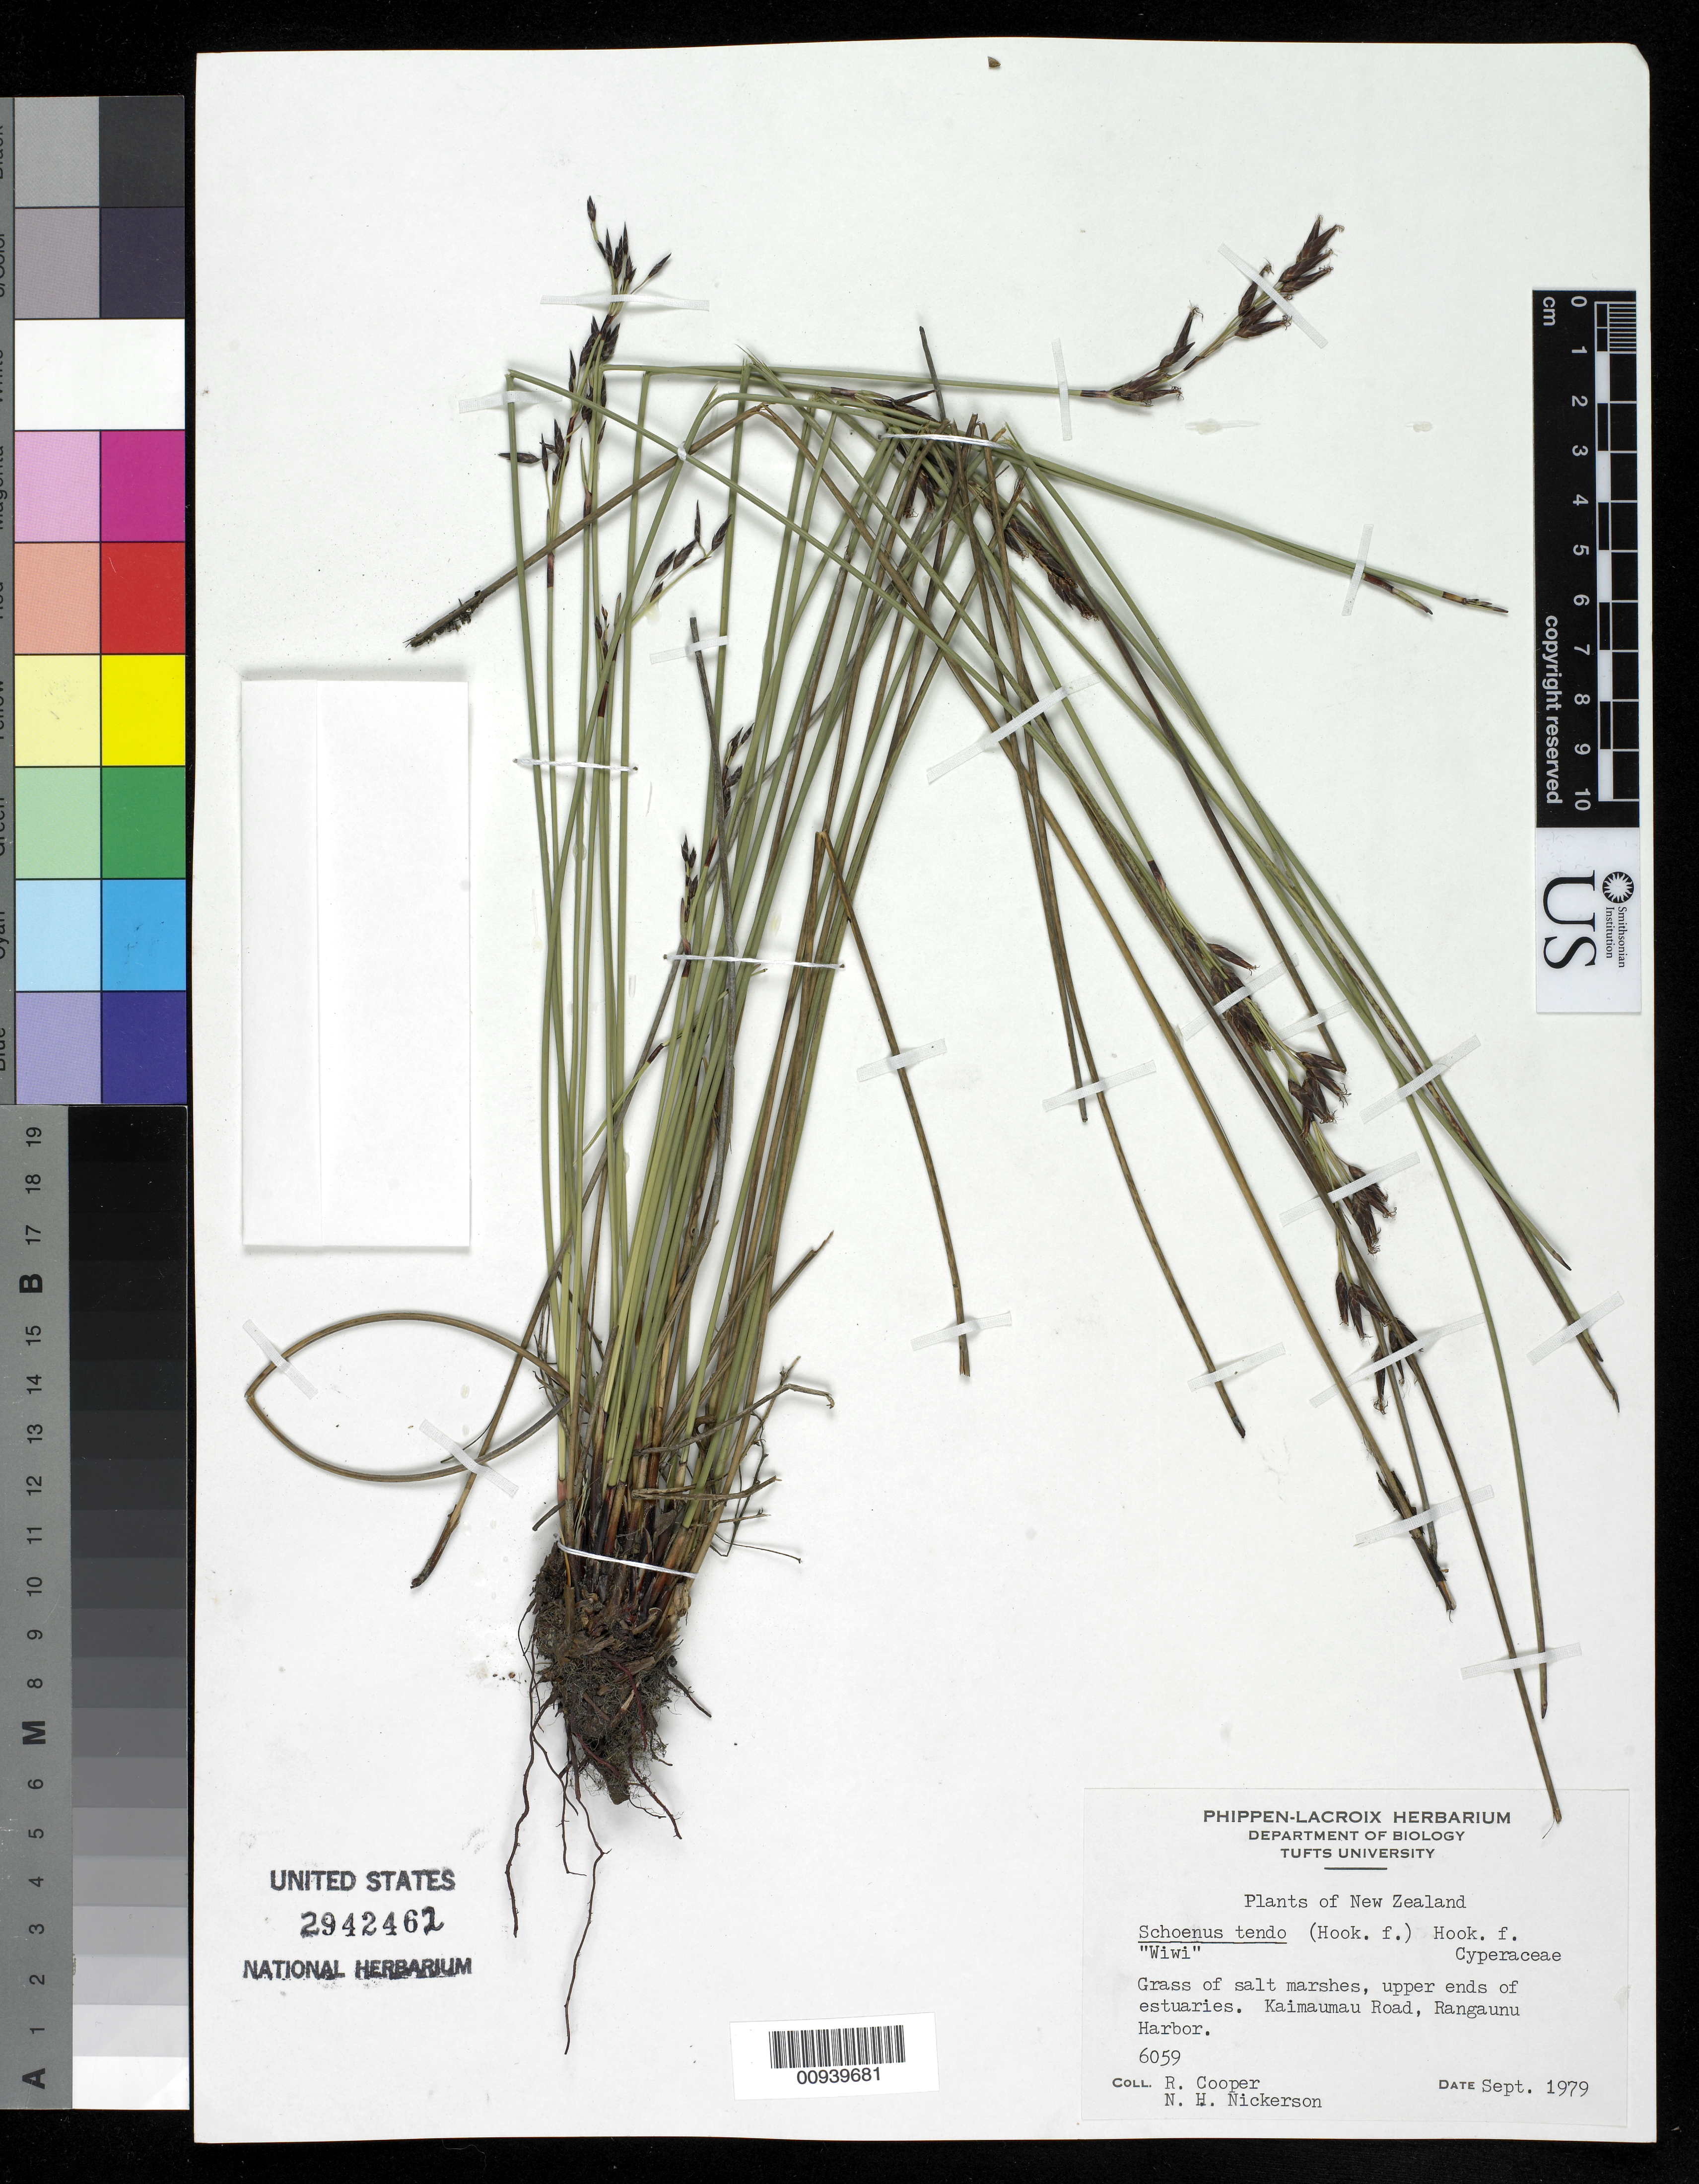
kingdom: Plantae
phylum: Tracheophyta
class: Liliopsida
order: Poales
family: Cyperaceae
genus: Schoenus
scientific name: Schoenus tendo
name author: (Hook. f.) Hook. f.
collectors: R. Cooper & N. Nickerson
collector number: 6059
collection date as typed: Sep 1979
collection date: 1979-09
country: New Zealand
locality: Kaimaumau Road, Rangaunu Harbor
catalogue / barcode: US 2942462